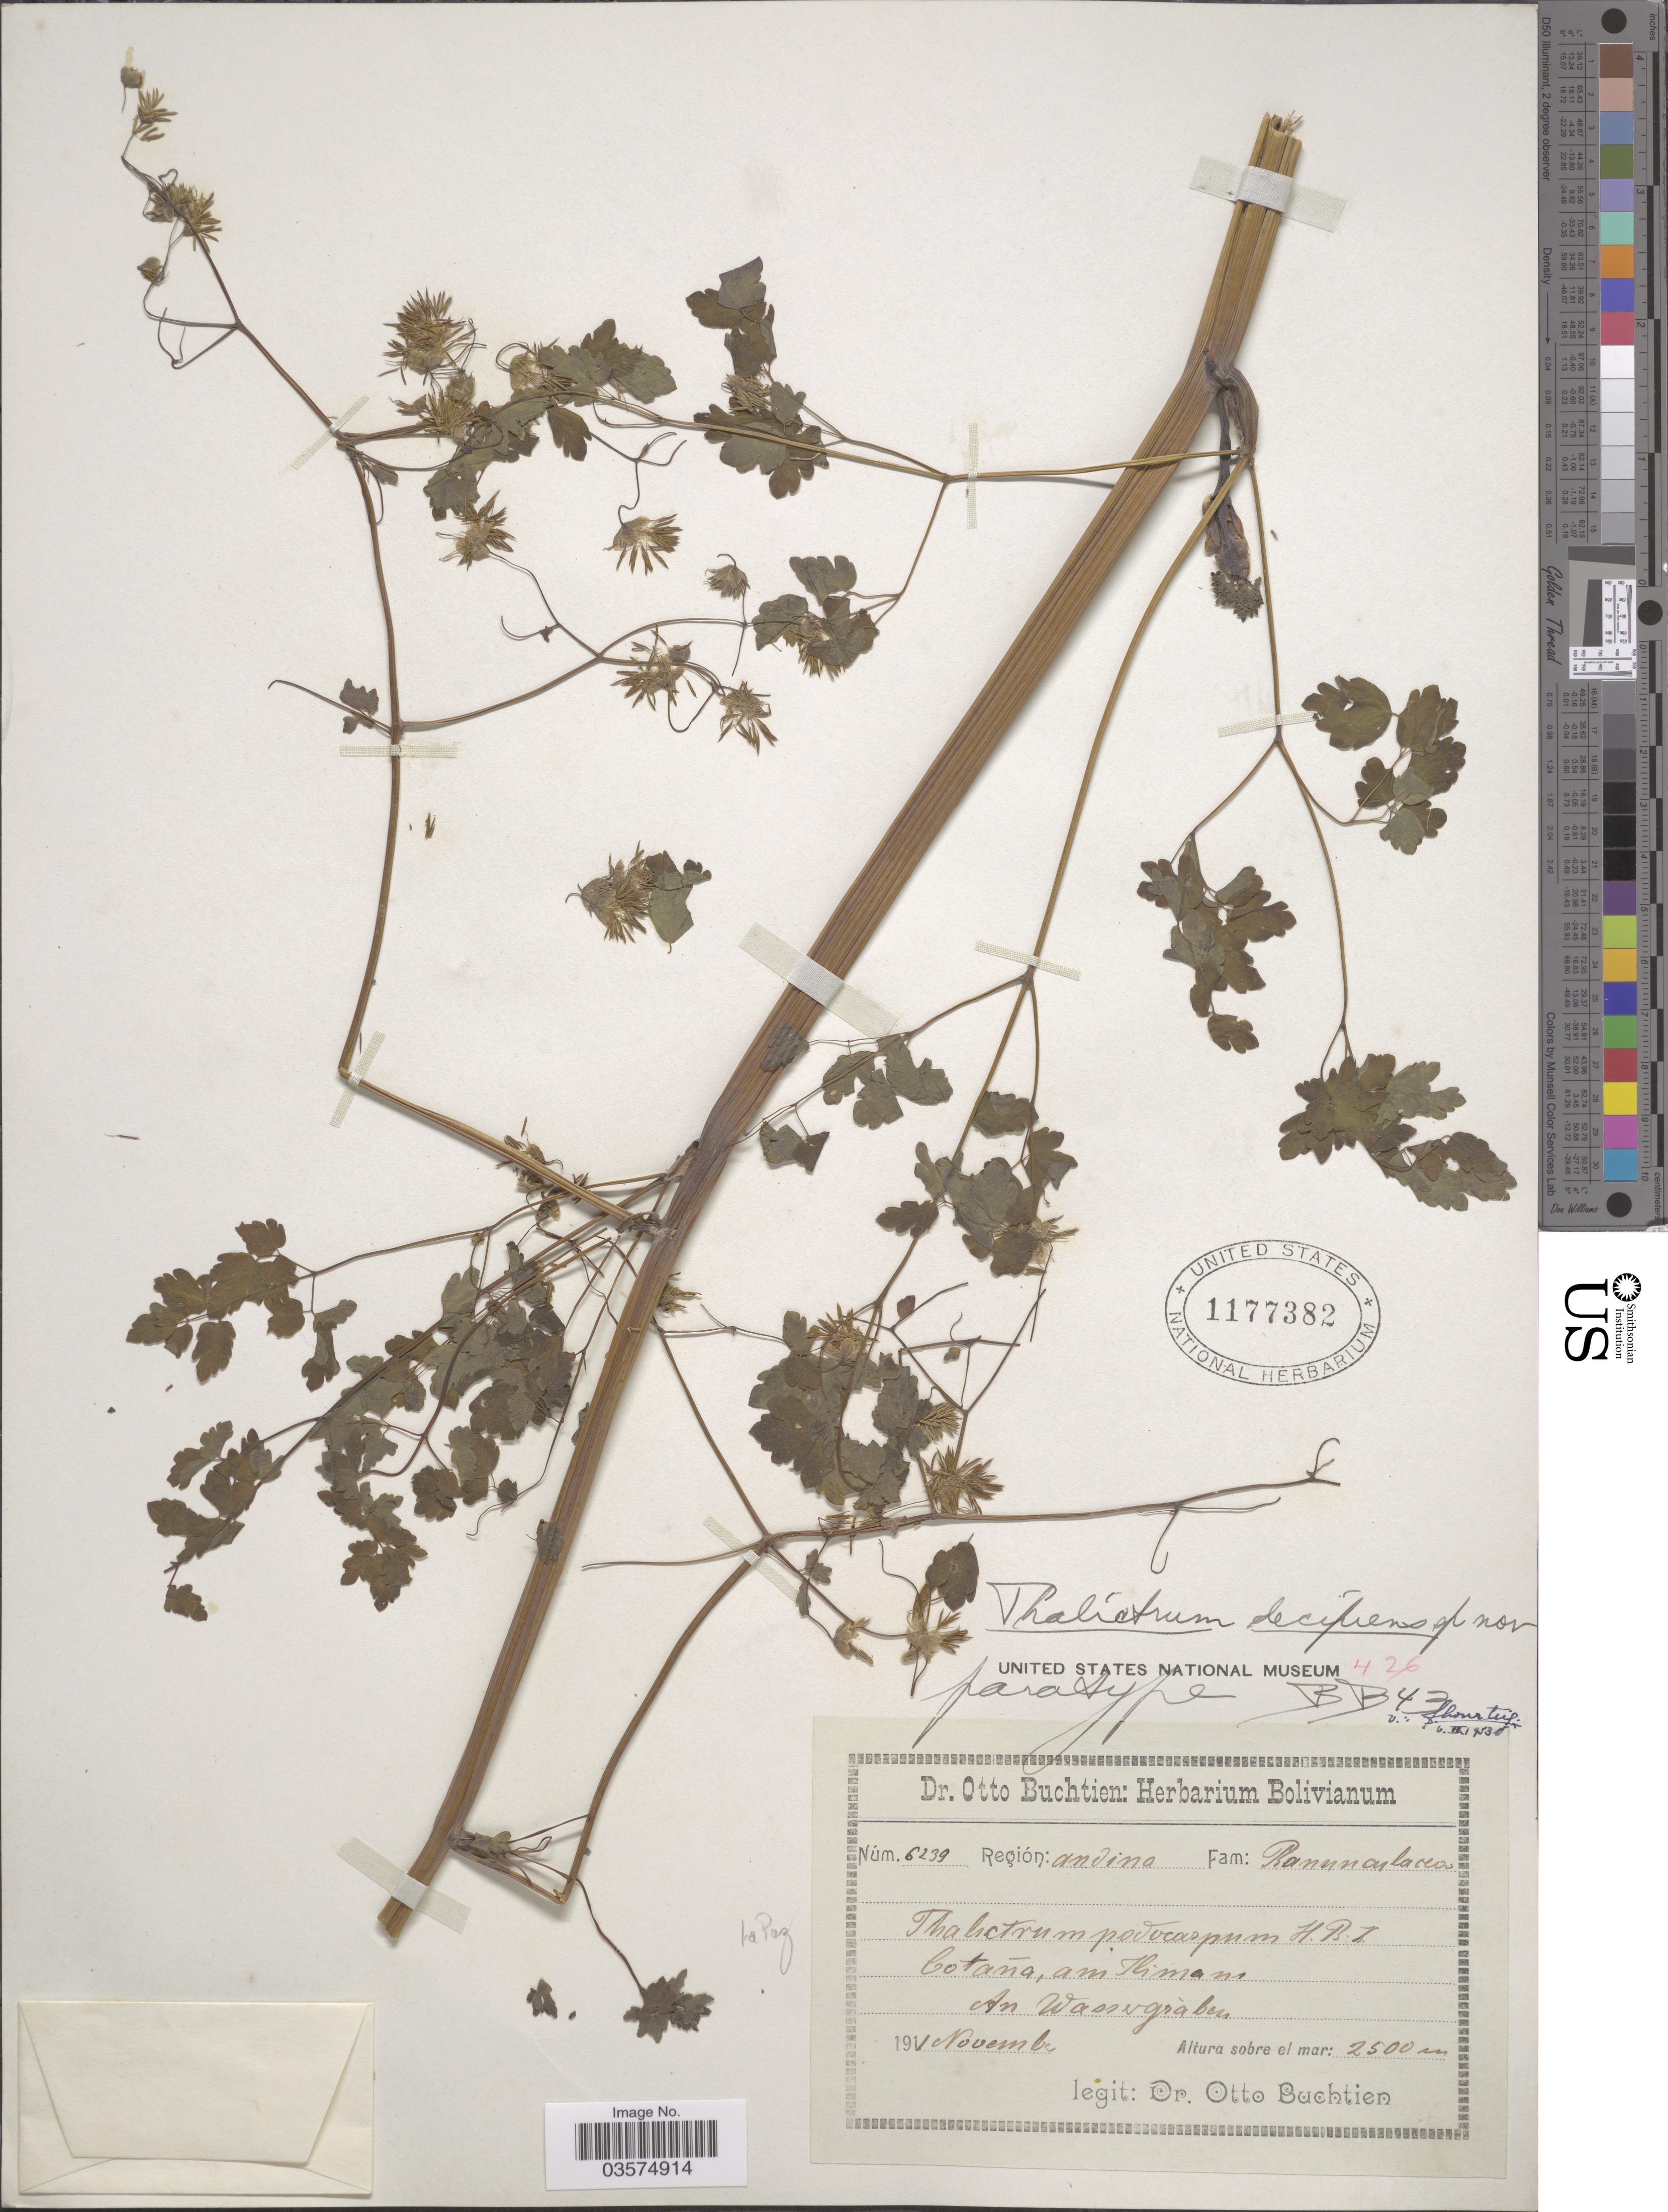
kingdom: Plantae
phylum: Tracheophyta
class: Magnoliopsida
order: Ranunculales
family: Ranunculaceae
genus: Thalictrum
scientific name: Thalictrum decipiens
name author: B. Boivin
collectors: O. Buchtien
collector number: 2239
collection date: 1911-11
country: Bolivia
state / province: La Paz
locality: Región: andina. Cotaña, am Ilimani.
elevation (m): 2500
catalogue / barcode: US 1177382